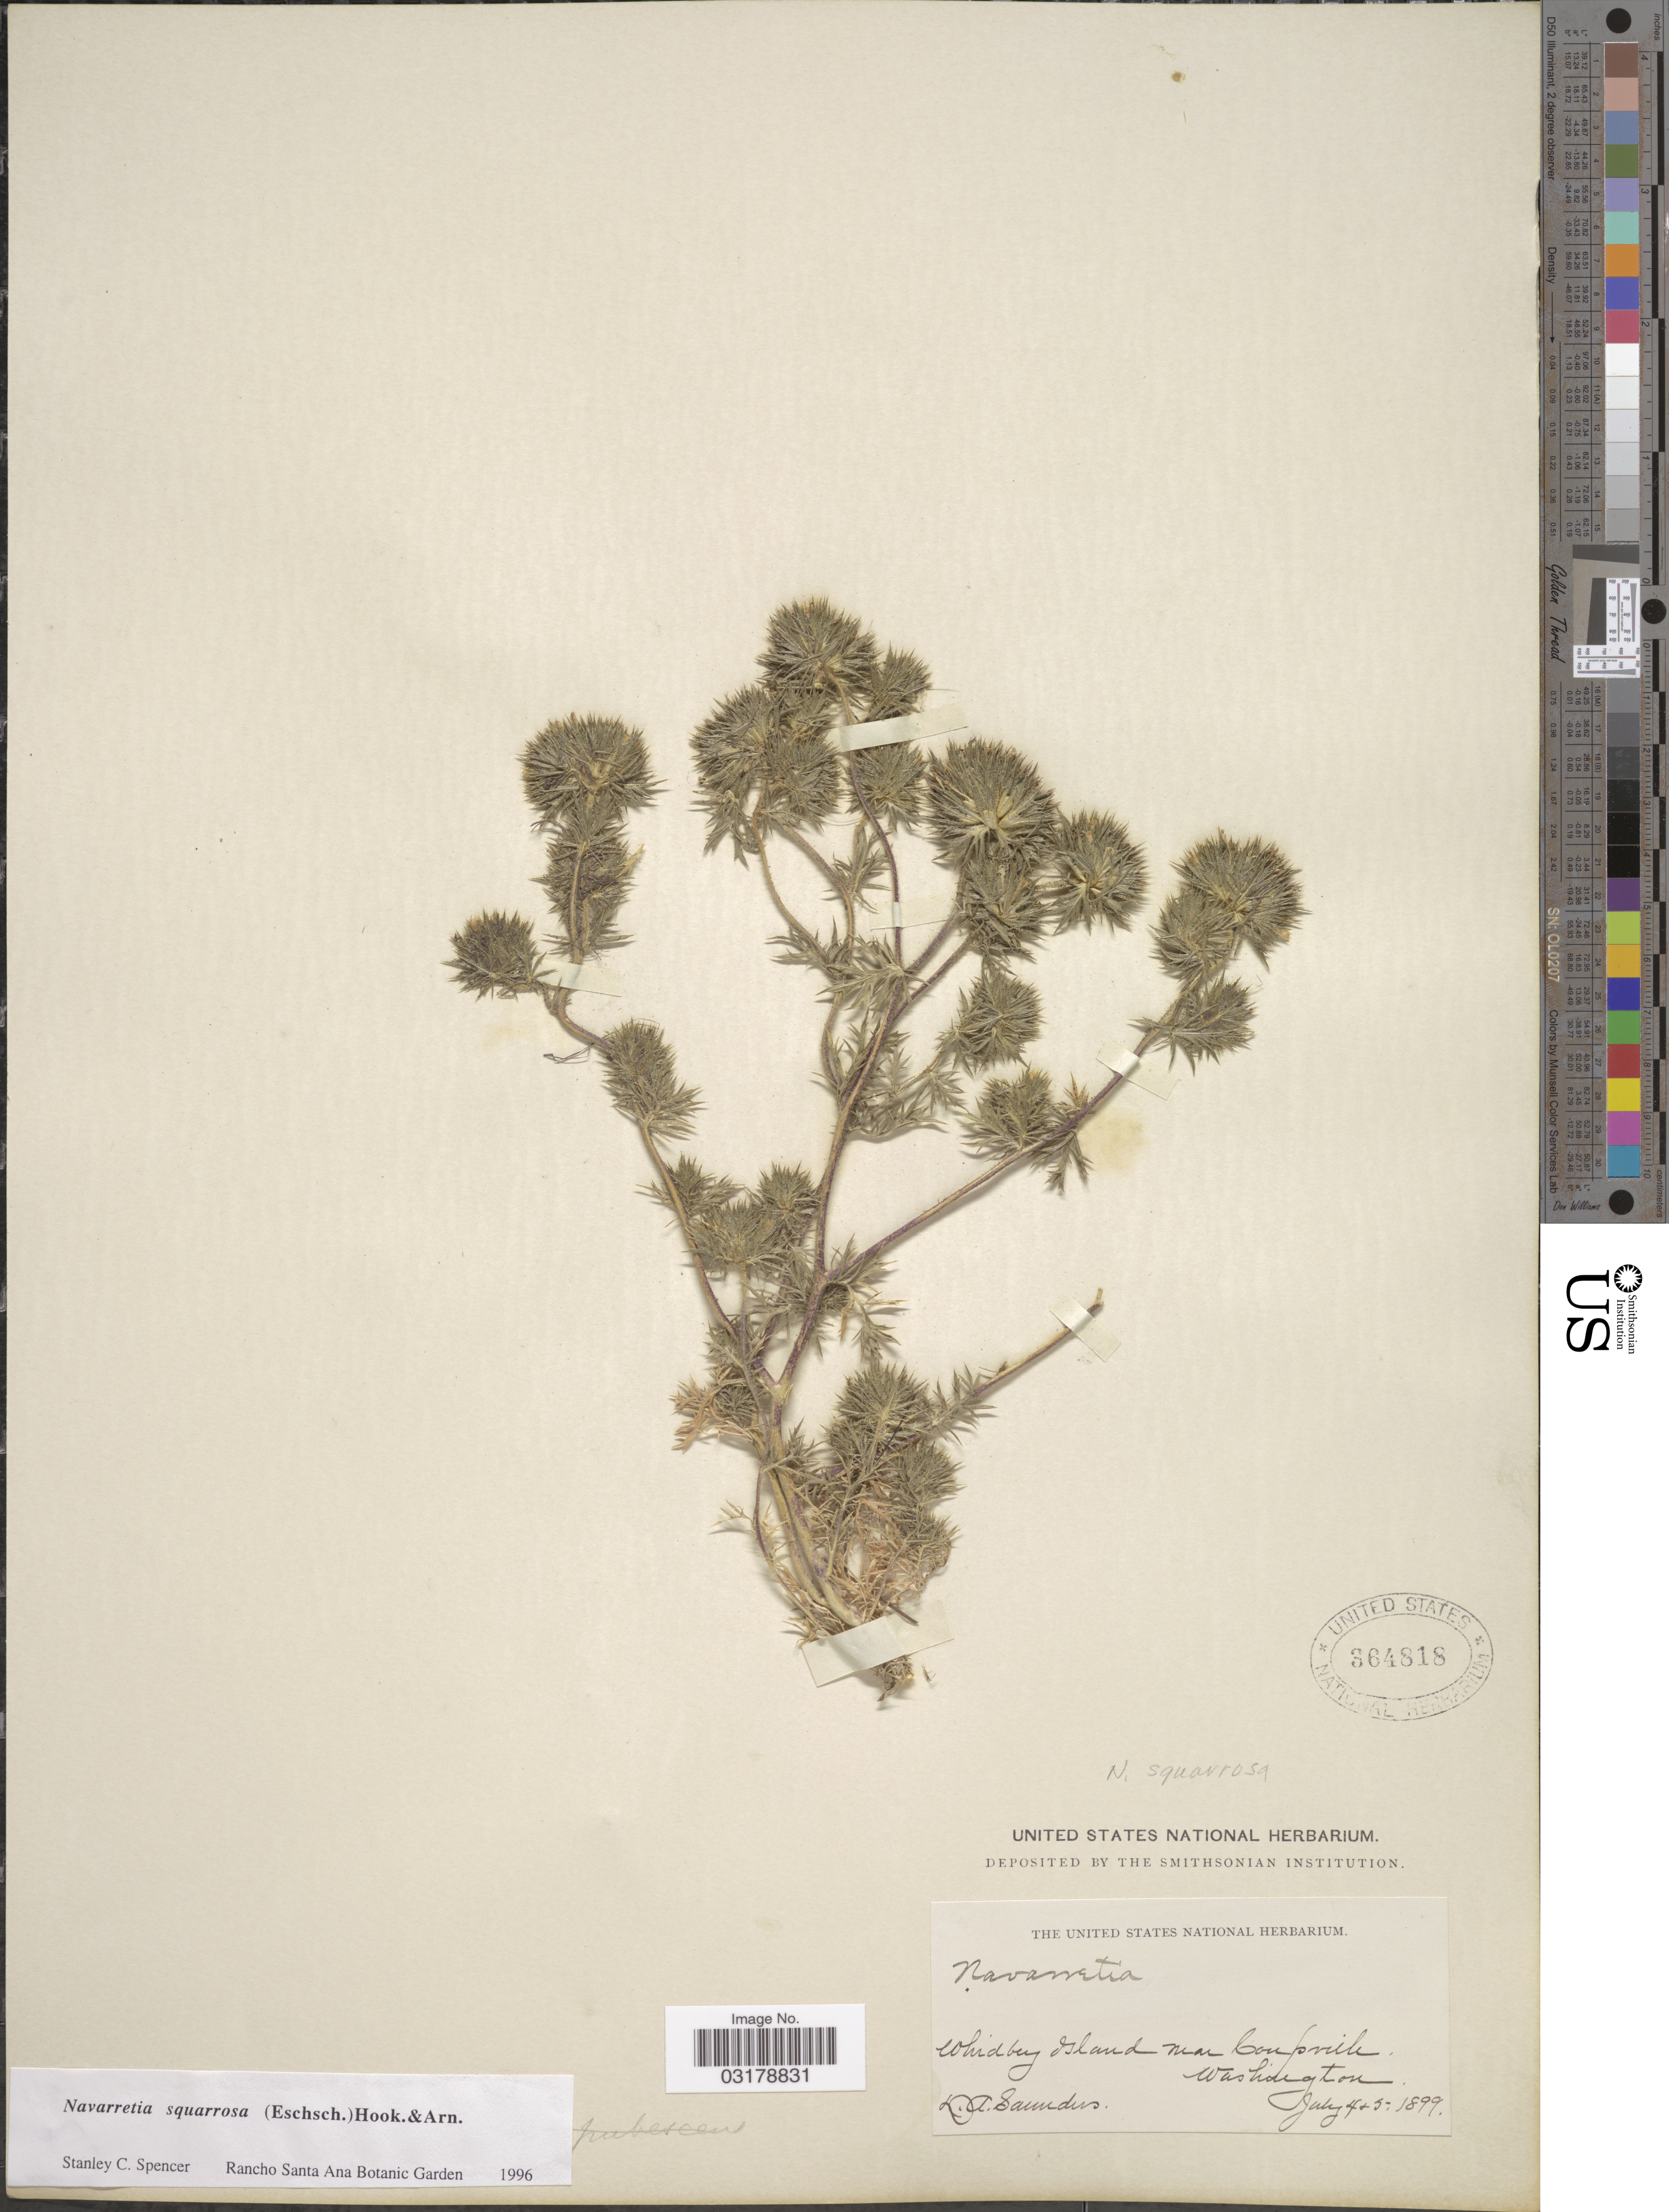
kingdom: Plantae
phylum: Tracheophyta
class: Magnoliopsida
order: Ericales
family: Polemoniaceae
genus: Navarretia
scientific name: Navarretia squarrosa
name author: (Eschsch.) Hook. & Arn.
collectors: D. Saunders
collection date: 1889-07-04/1899-07-05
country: United States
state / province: Washington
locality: Whidbey Island near Coupville.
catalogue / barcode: US 364818